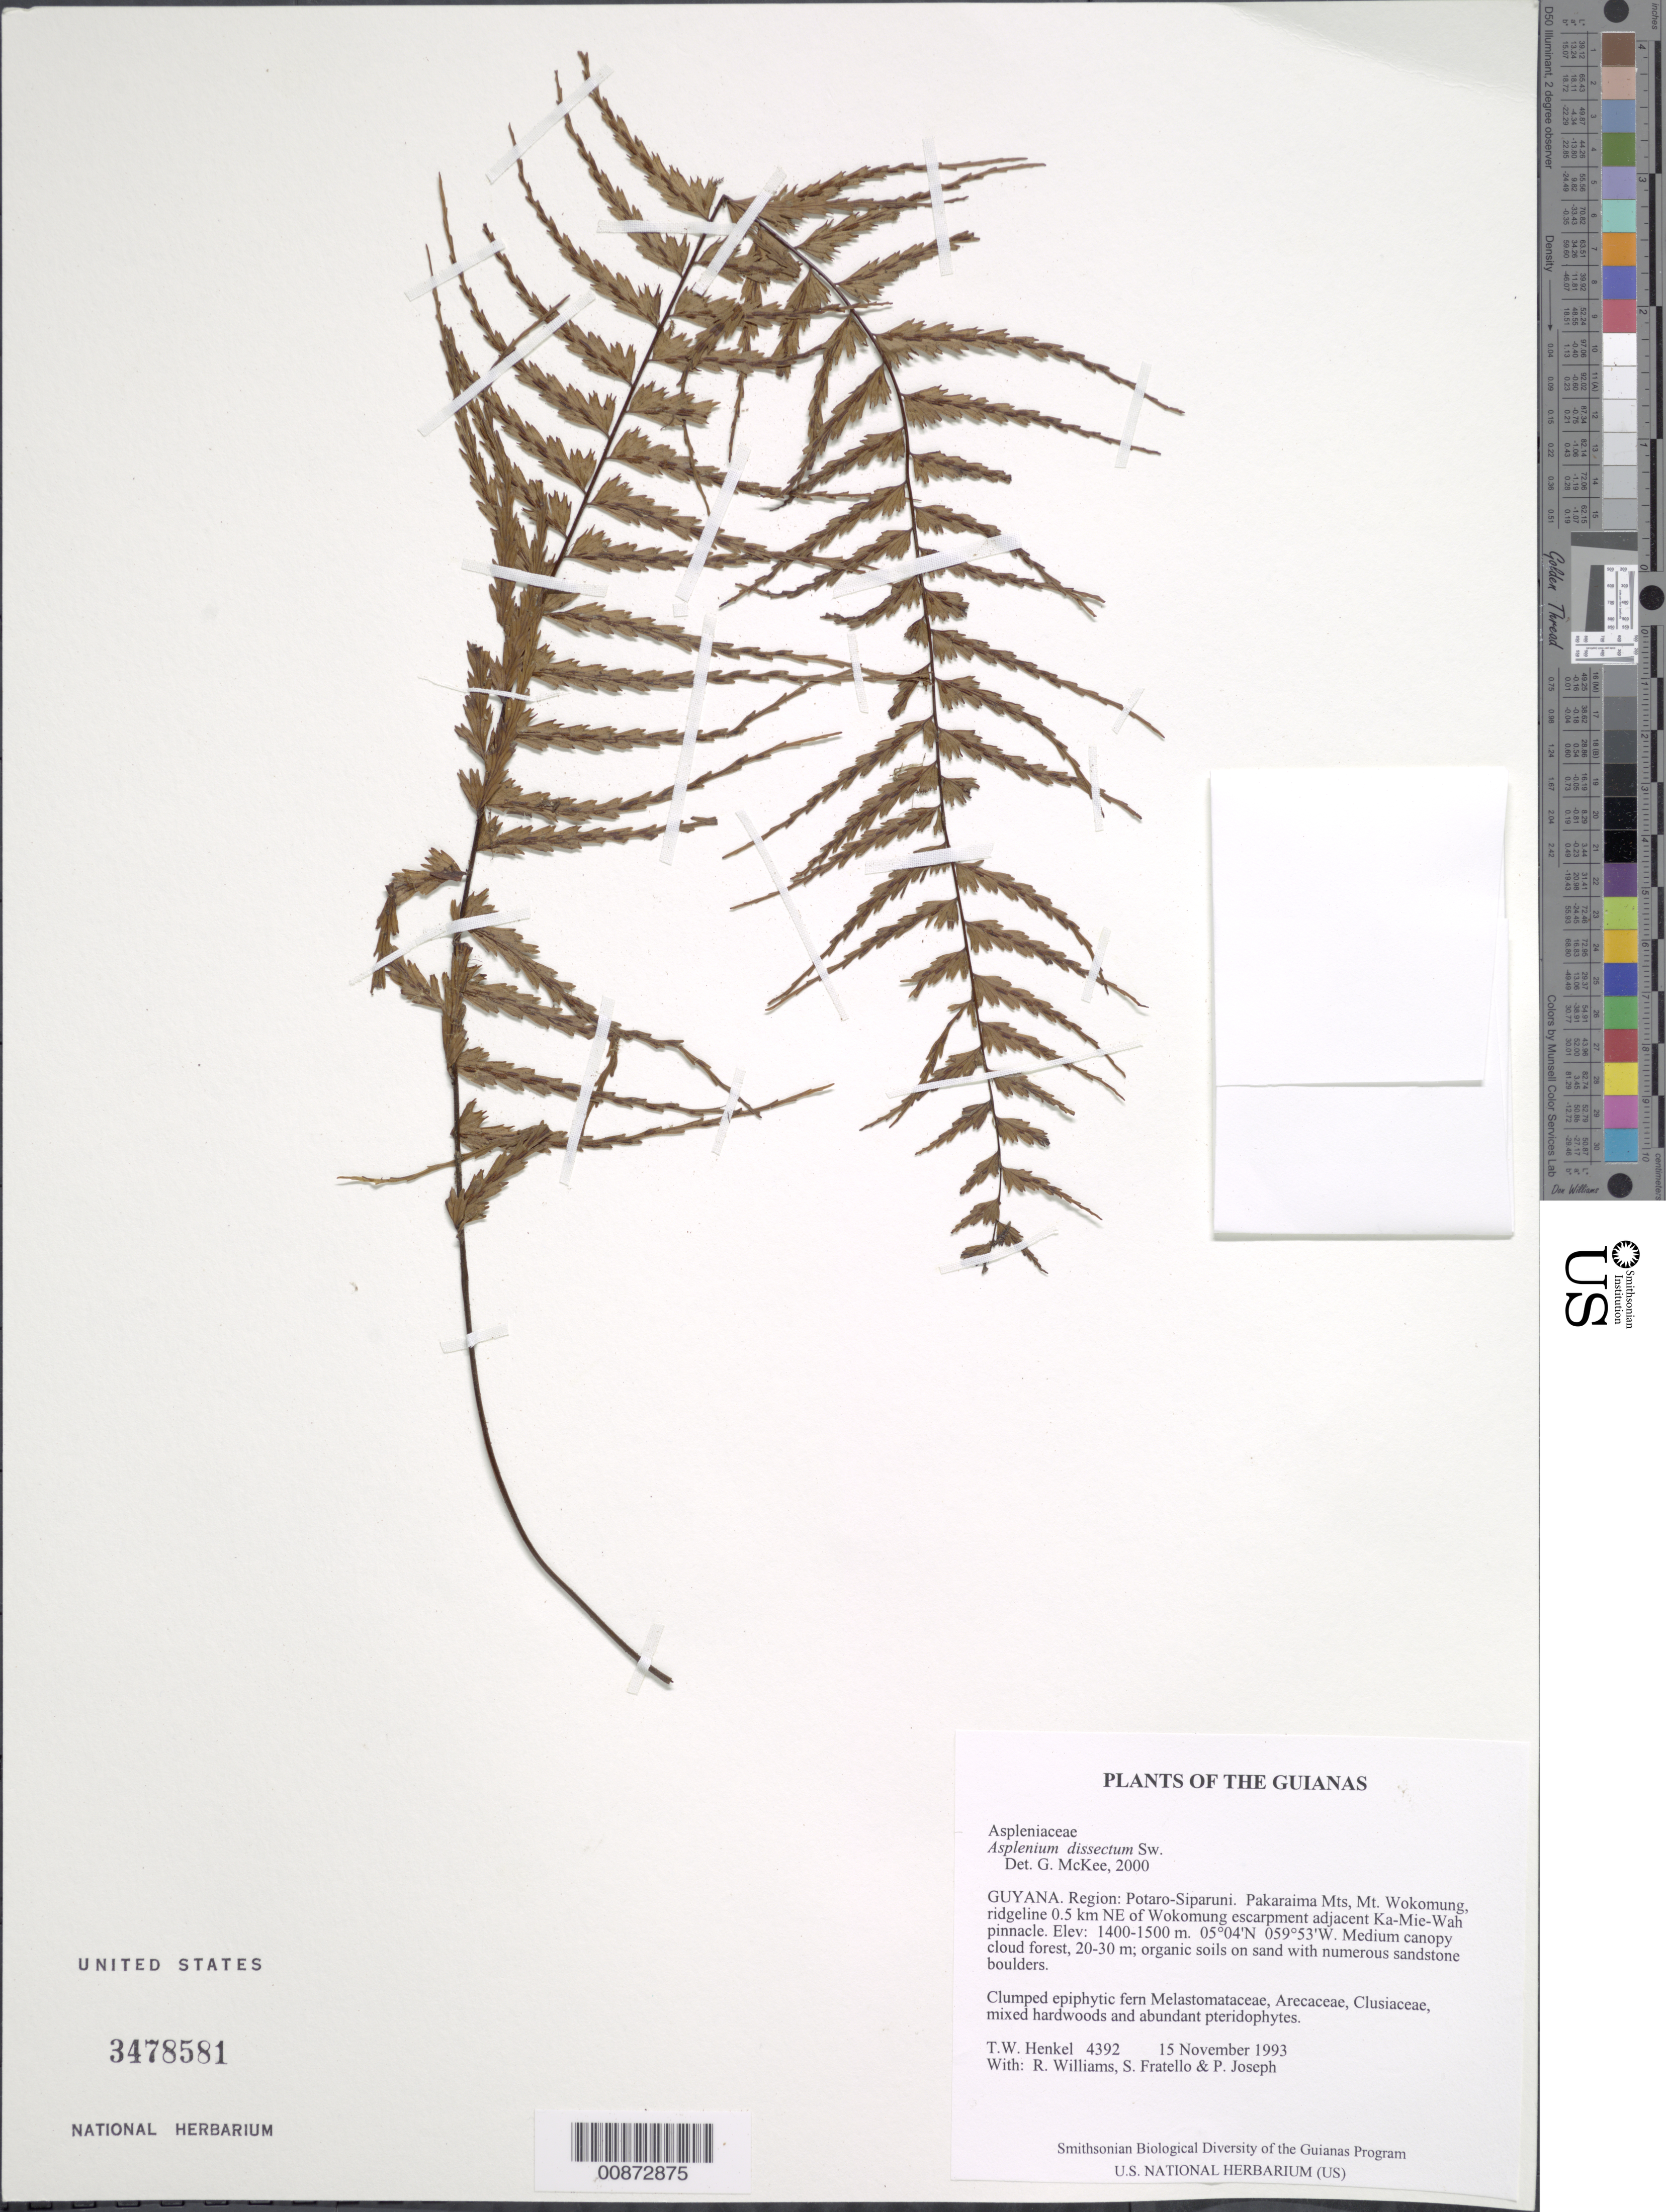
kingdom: Plantae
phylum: Tracheophyta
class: Polypodiopsida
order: Polypodiales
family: Aspleniaceae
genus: Asplenium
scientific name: Asplenium dissectum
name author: Brack. in Wilkes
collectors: T. Henkel, R. Williams, S. Fratello & P. Joseph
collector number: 4392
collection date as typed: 15 November 1993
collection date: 1993-11-15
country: Guyana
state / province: Potaro-Siparuni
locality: Pakaraima Mts, Mt. Wokomung, ridgeline 0.5 km NE of Wokomung escarpment adjacent Ka-Mie-Wah pinnacle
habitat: Medium canopy cloud forest, 20-30 m; organic soils on sand with numerous sandstone boulders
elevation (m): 1400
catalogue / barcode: US 3478581